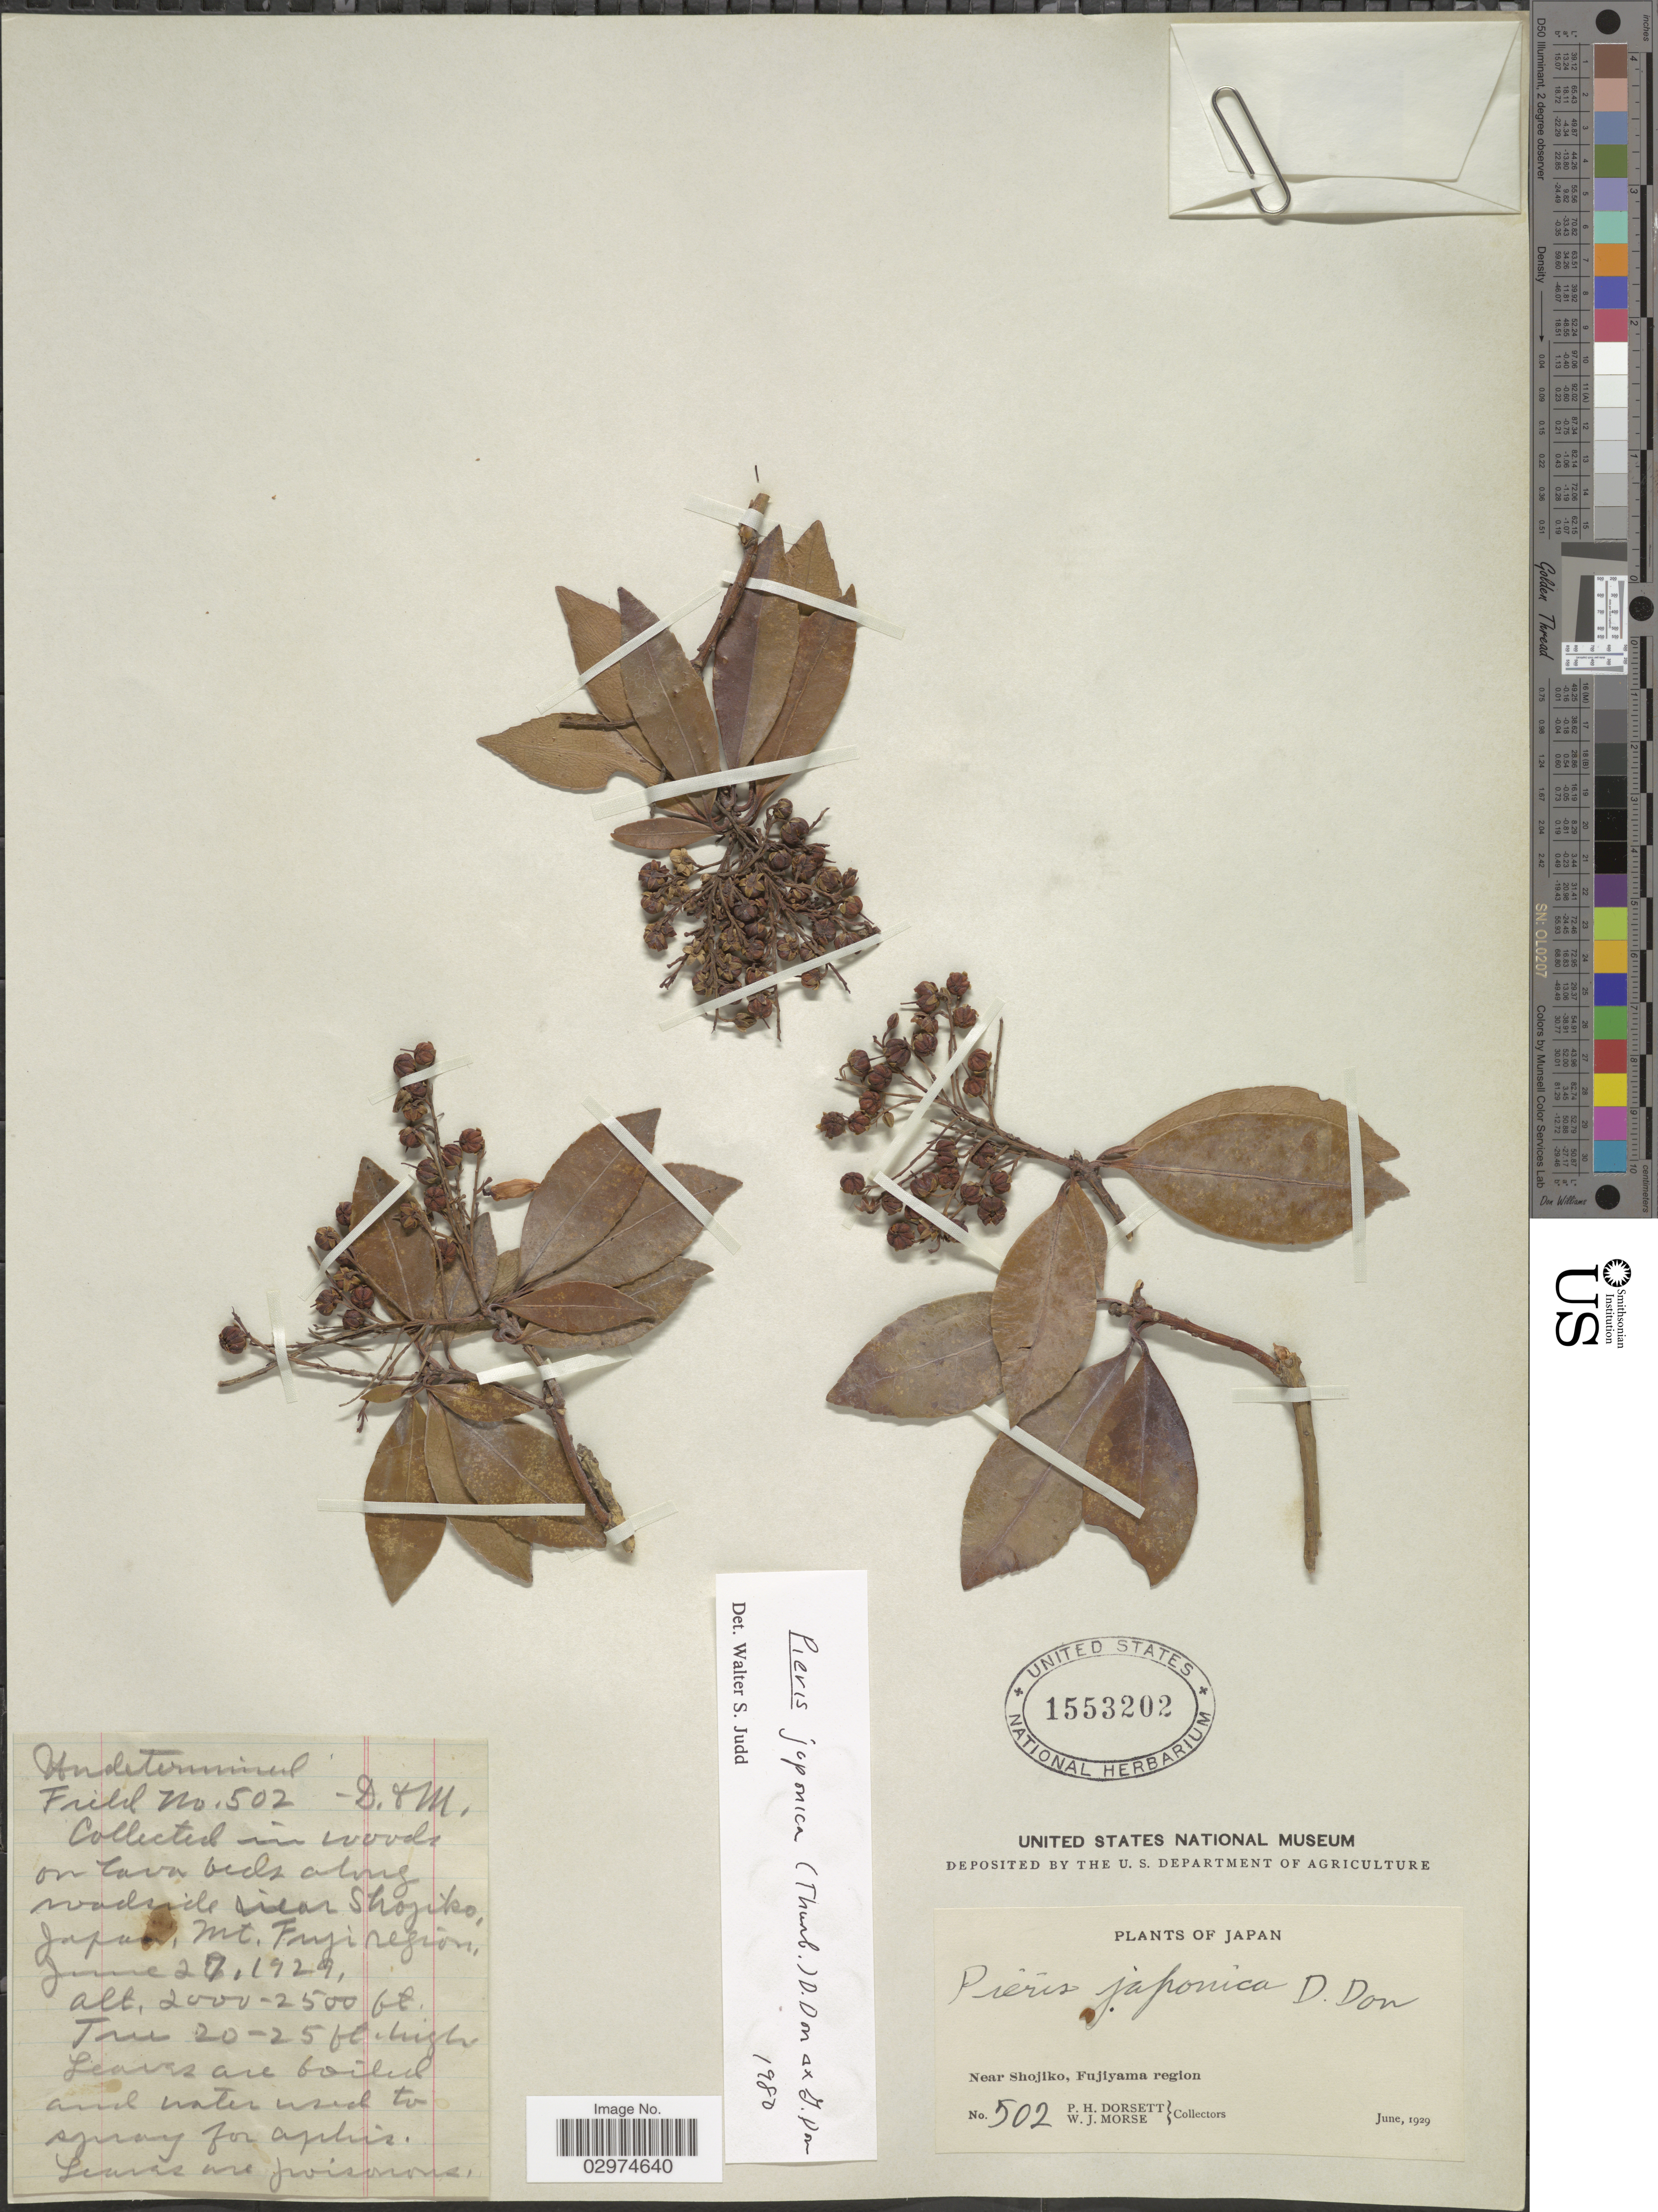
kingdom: Plantae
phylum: Tracheophyta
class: Magnoliopsida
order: Ericales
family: Ericaceae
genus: Pieris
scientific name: Pieris japonica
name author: (Thunb.) D. Don ex G. Don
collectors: P. H. Dorsett & W. J. Morse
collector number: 502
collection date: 1929-06-27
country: Japan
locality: Near Shojiko, Fujiyama region, Mt. Fuji region.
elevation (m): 610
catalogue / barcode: US 1553202